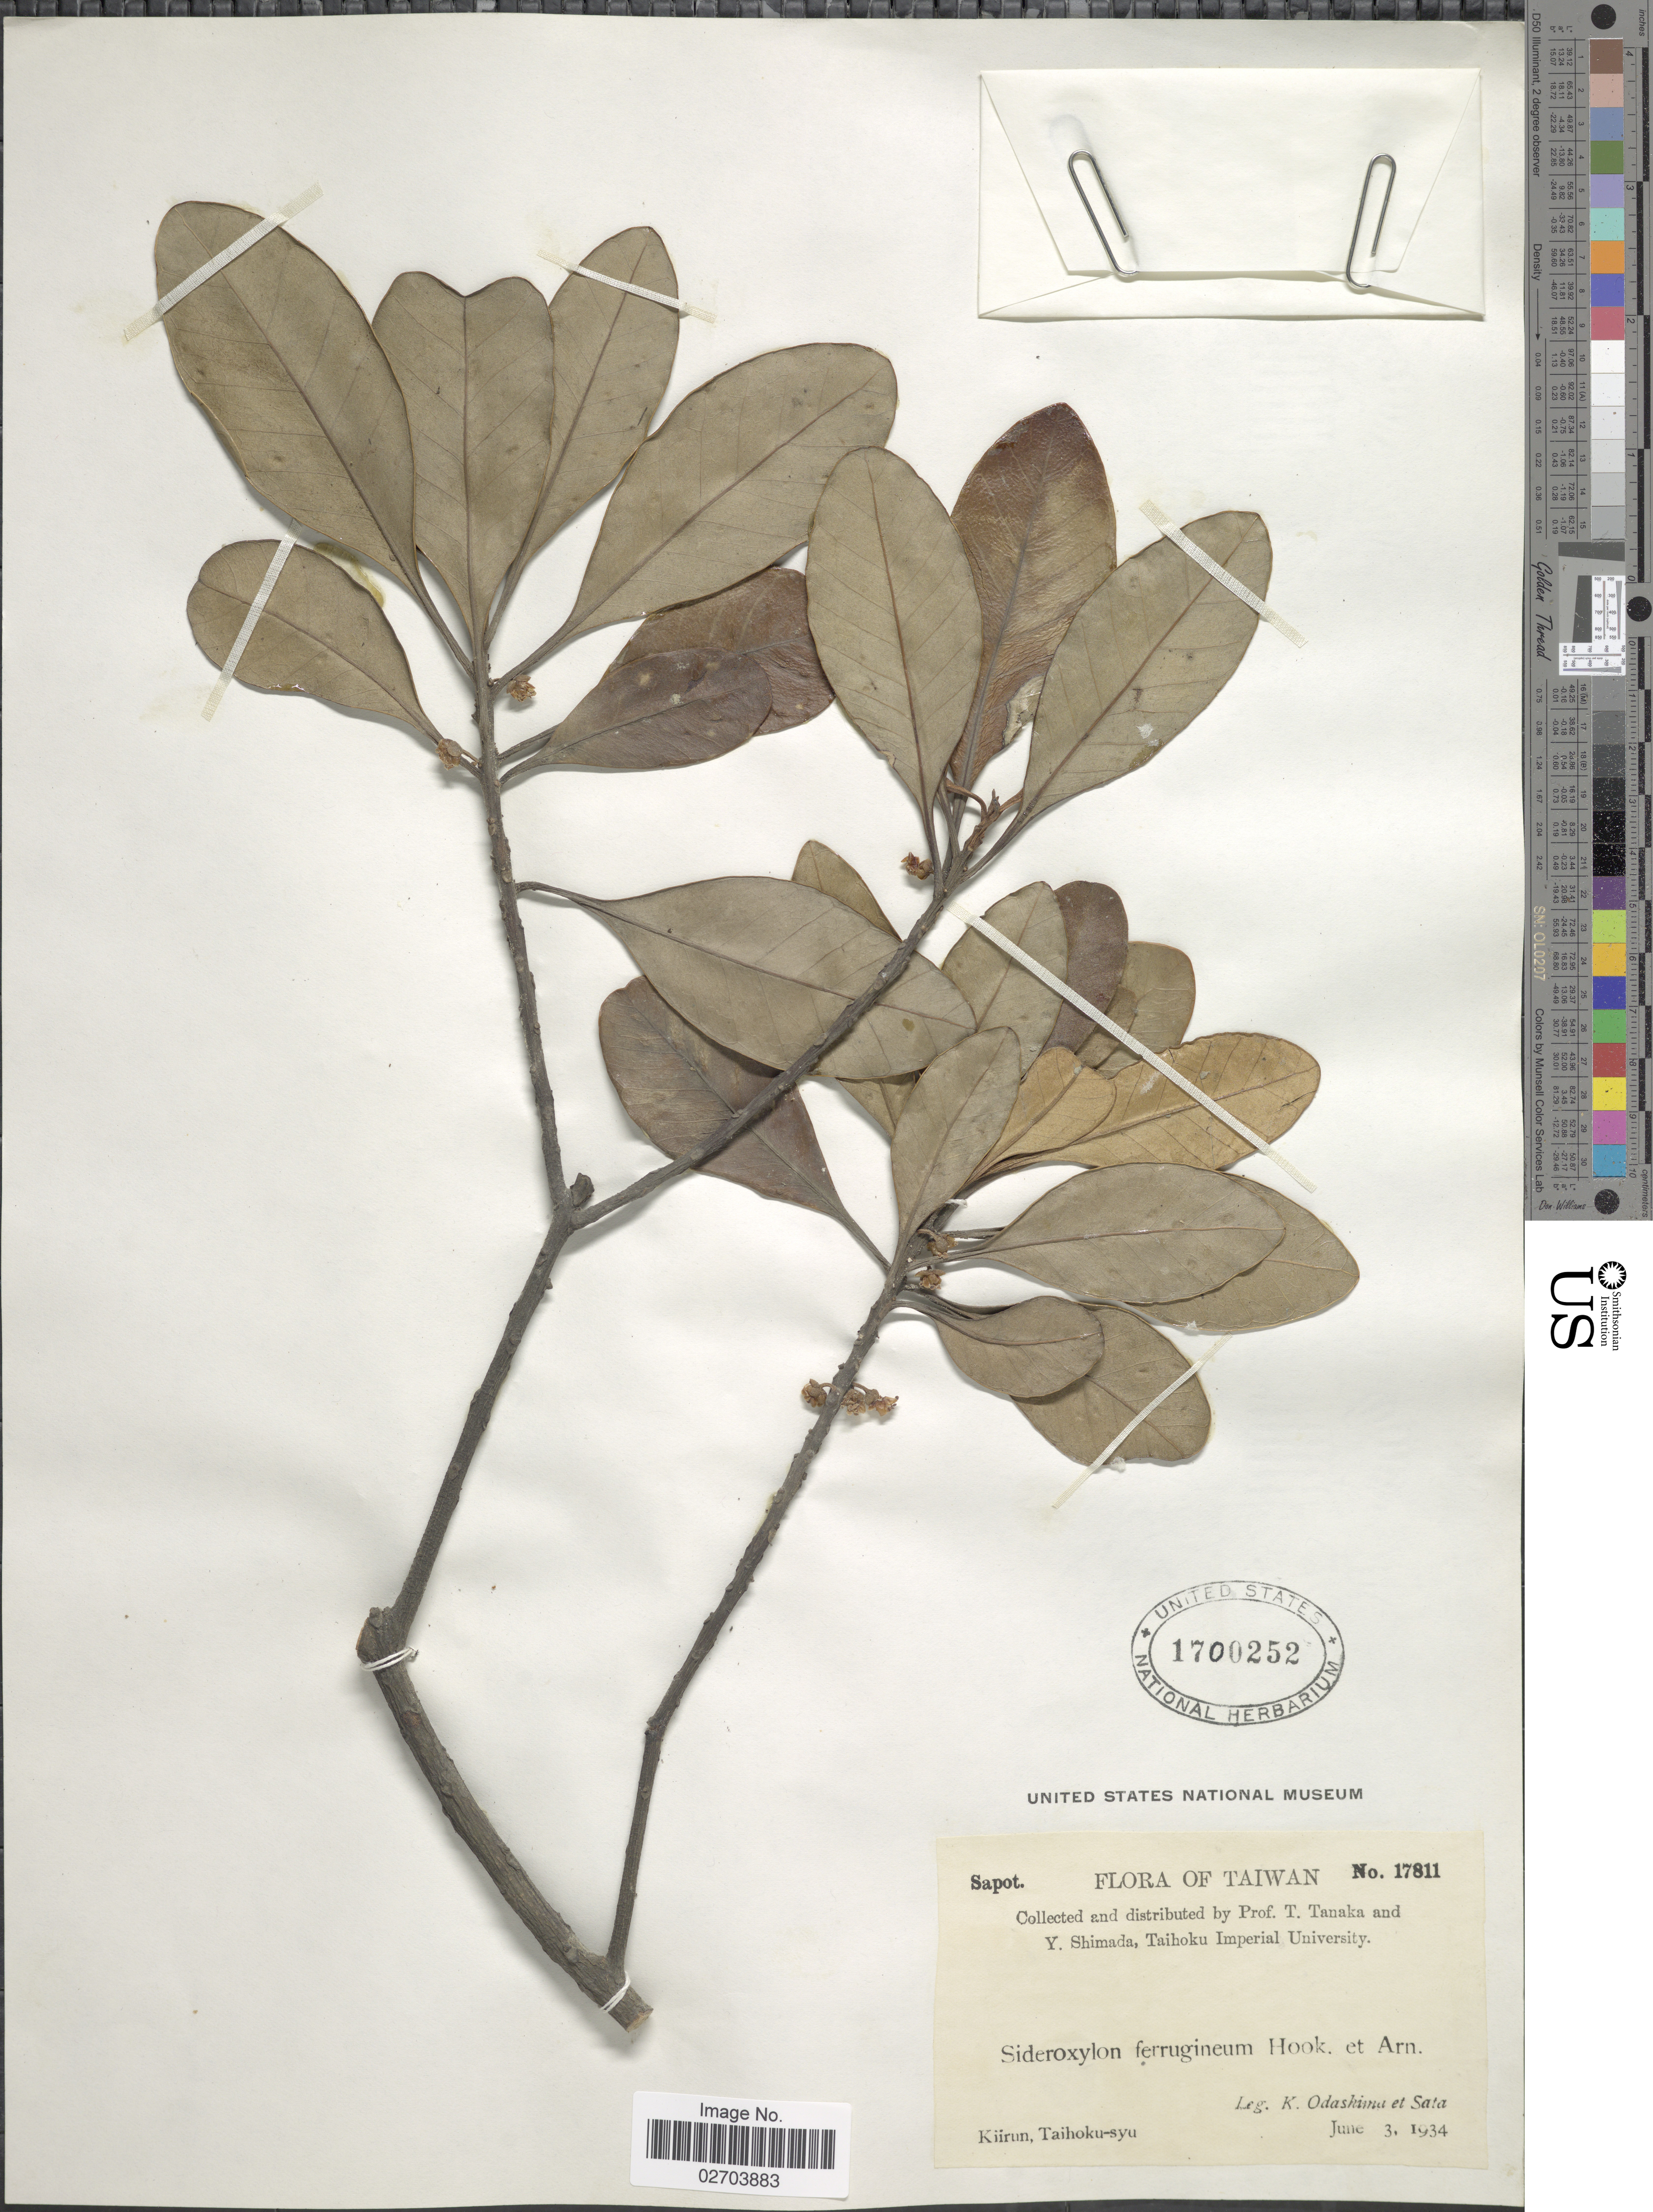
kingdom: Plantae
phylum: Tracheophyta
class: Magnoliopsida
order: Ericales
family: Sapotaceae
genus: Sideroxylon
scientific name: Sideroxylon obovatum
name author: Lam.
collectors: K. Odashima & Sata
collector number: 17811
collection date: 1934-06-03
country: Taiwan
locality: Kiirun, Taihoku-syu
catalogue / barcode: US 1700252